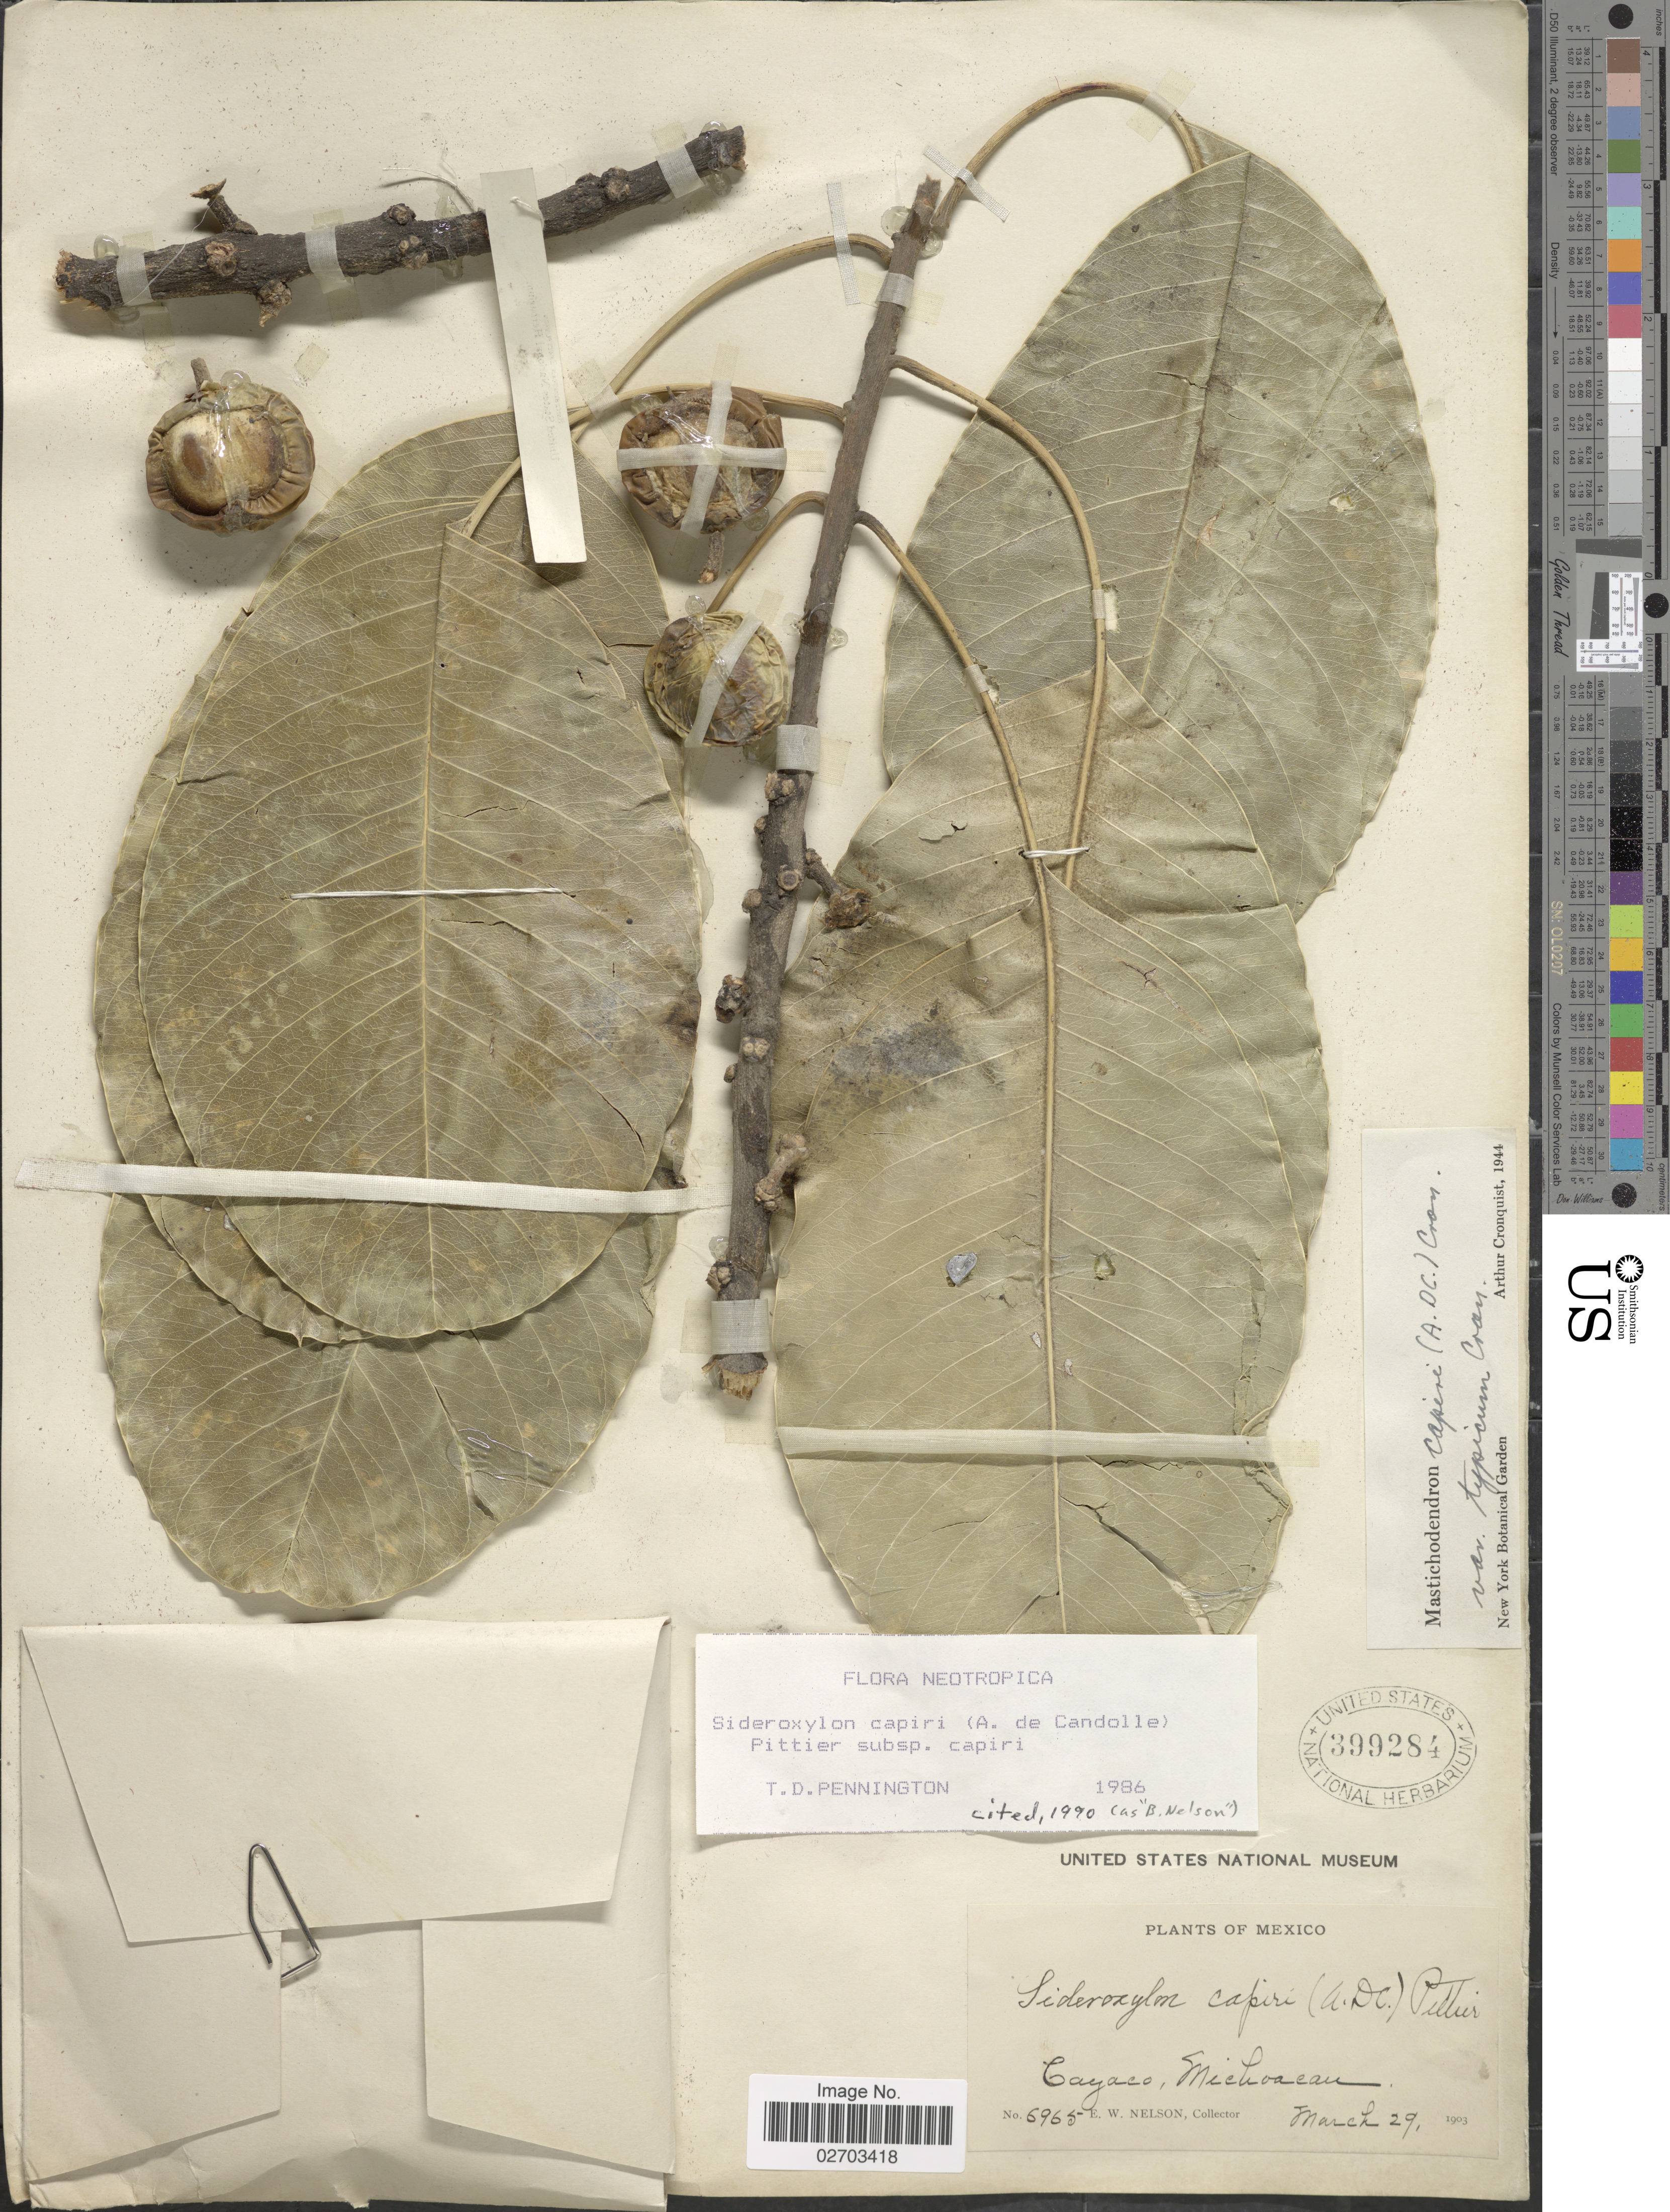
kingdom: Plantae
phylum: Tracheophyta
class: Magnoliopsida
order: Ericales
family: Sapotaceae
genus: Sideroxylon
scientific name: Sideroxylon capiri subsp. capiri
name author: (A. DC.) Pittier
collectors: E. W. Nelson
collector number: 6965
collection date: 1903-03-29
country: Mexico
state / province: Michoacán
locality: Cayaco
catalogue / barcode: US 399284